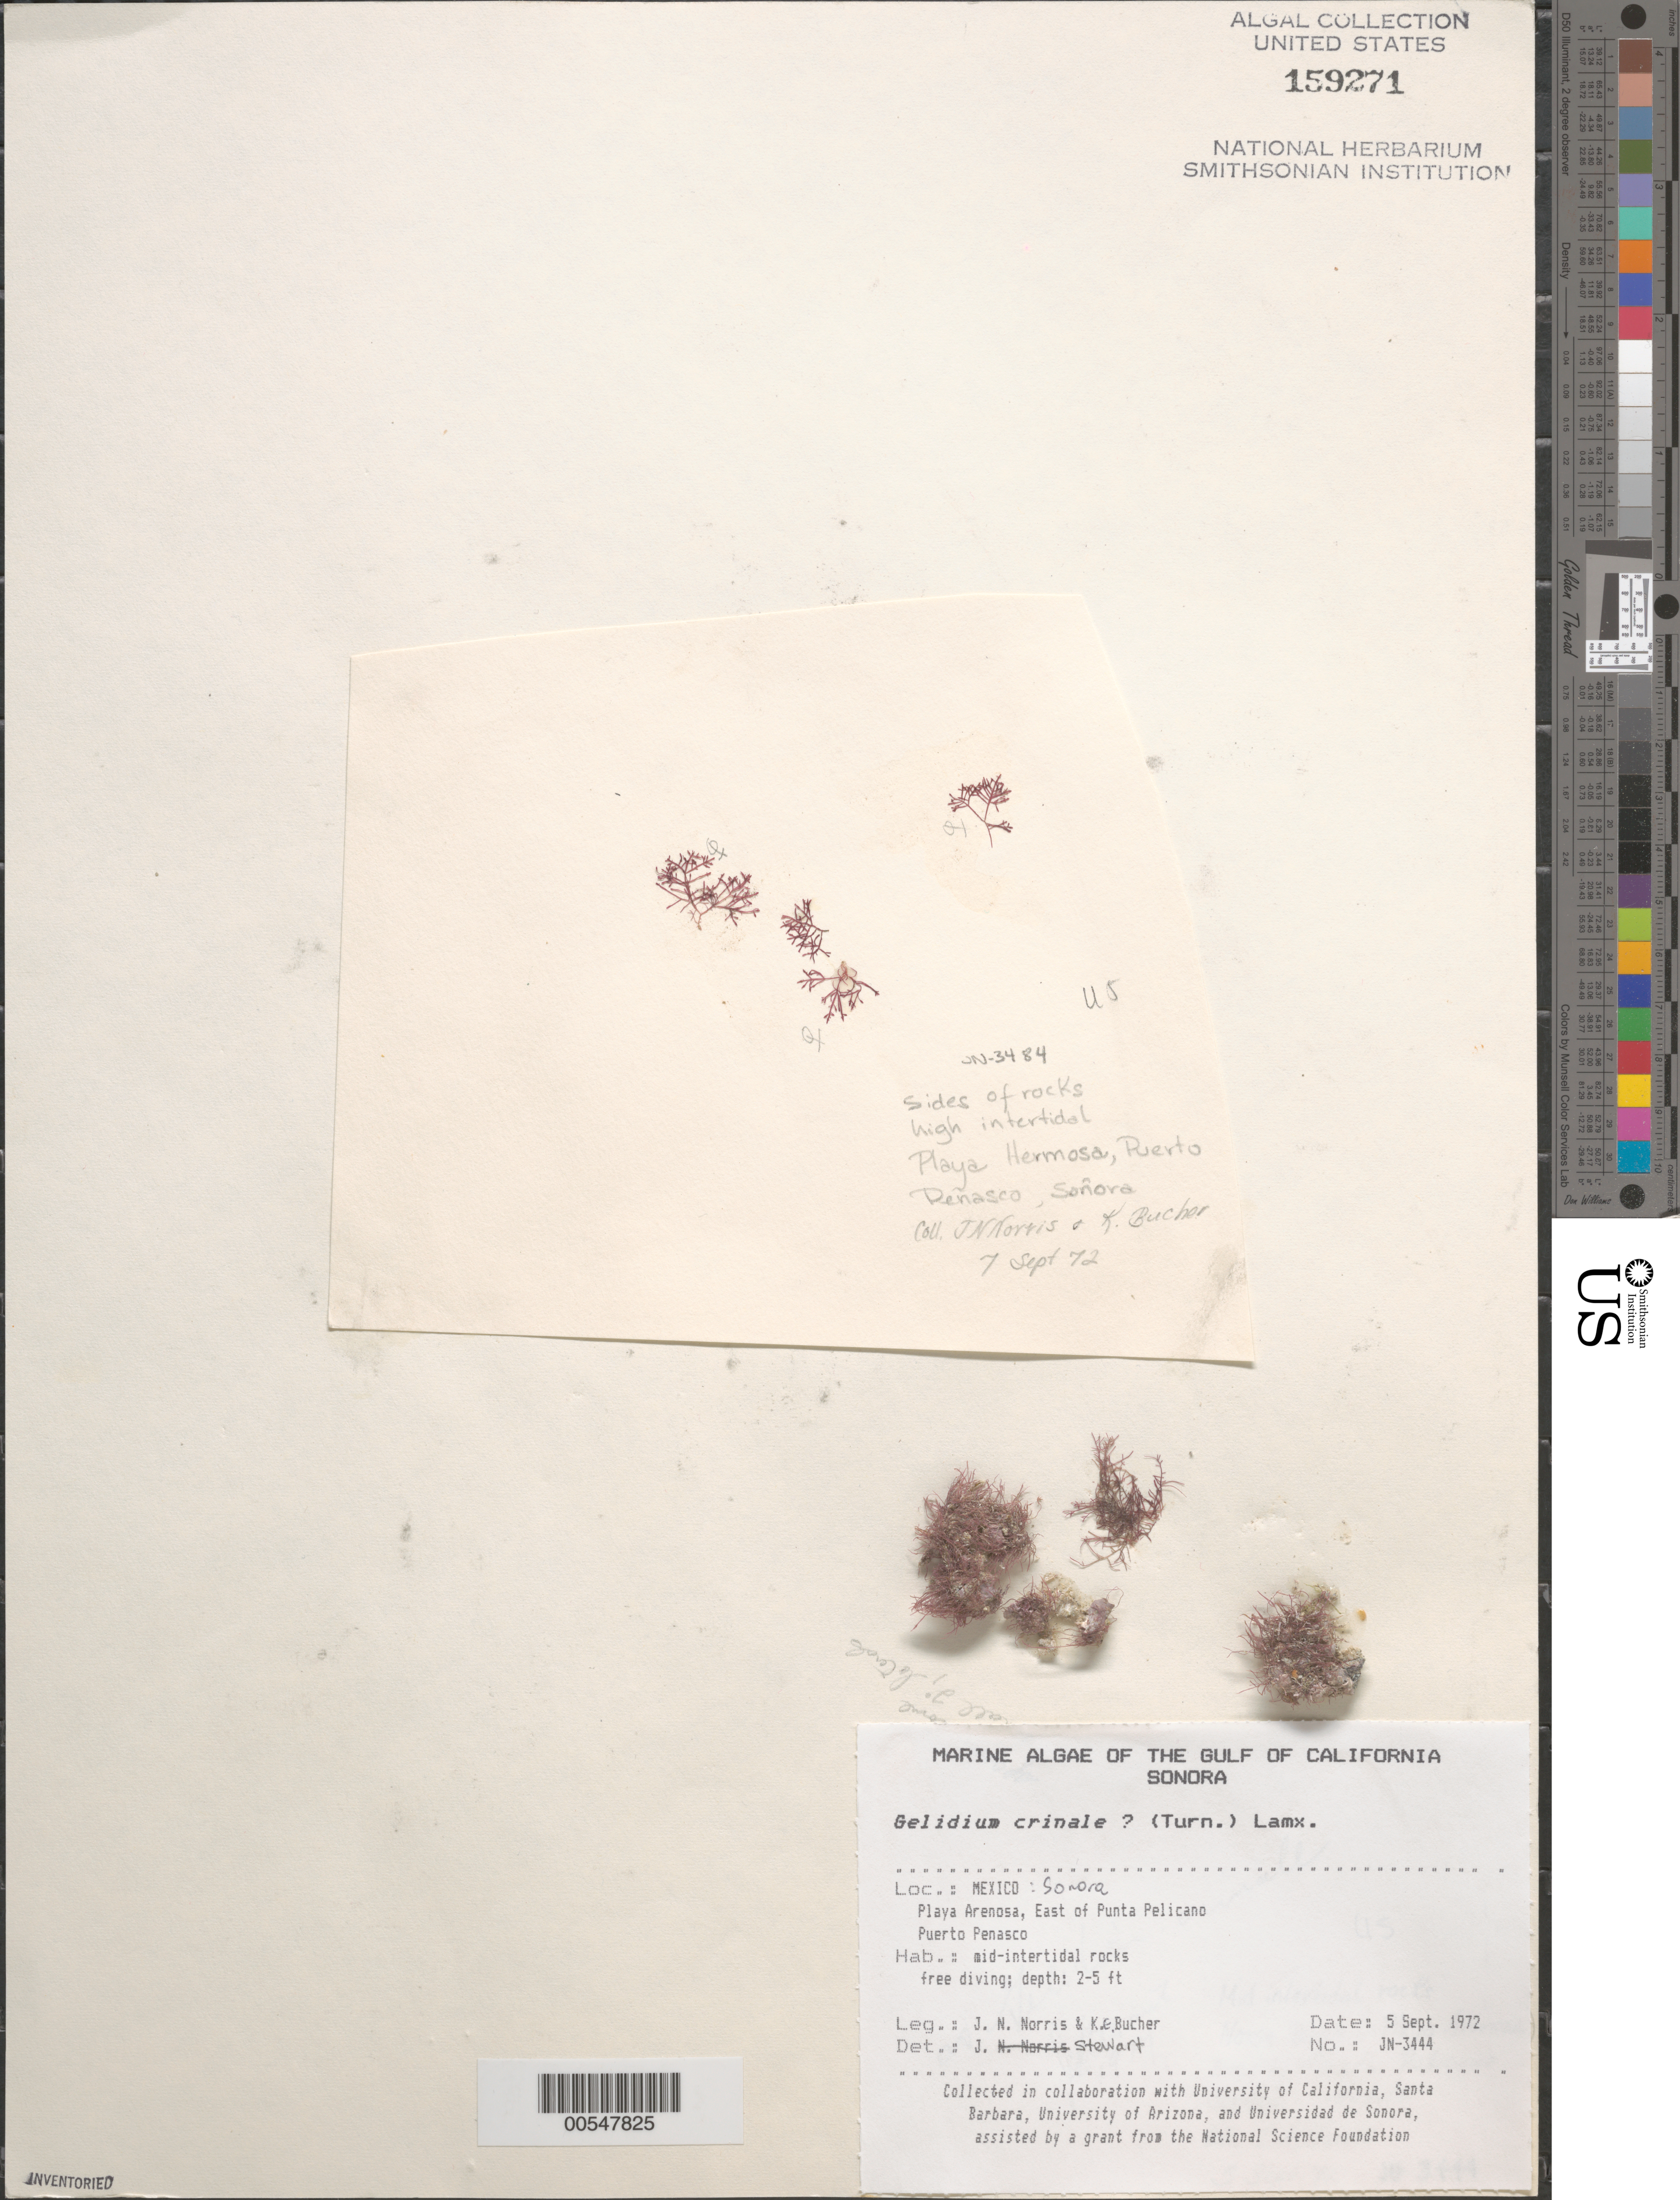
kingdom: Plantae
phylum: Rhodophyta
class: Florideophyceae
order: Gelidiales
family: Gelidiaceae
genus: Gelidium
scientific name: Gelidium crinale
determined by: Stewart, J.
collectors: J. N. Norris & K. E. Bucher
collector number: JN-3444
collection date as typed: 05 Sep 1972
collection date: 1972-09-05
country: Mexico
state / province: Sonora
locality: Playa Arenosa, Puerto Penasco, east of Punta Pelicano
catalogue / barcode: US 159271